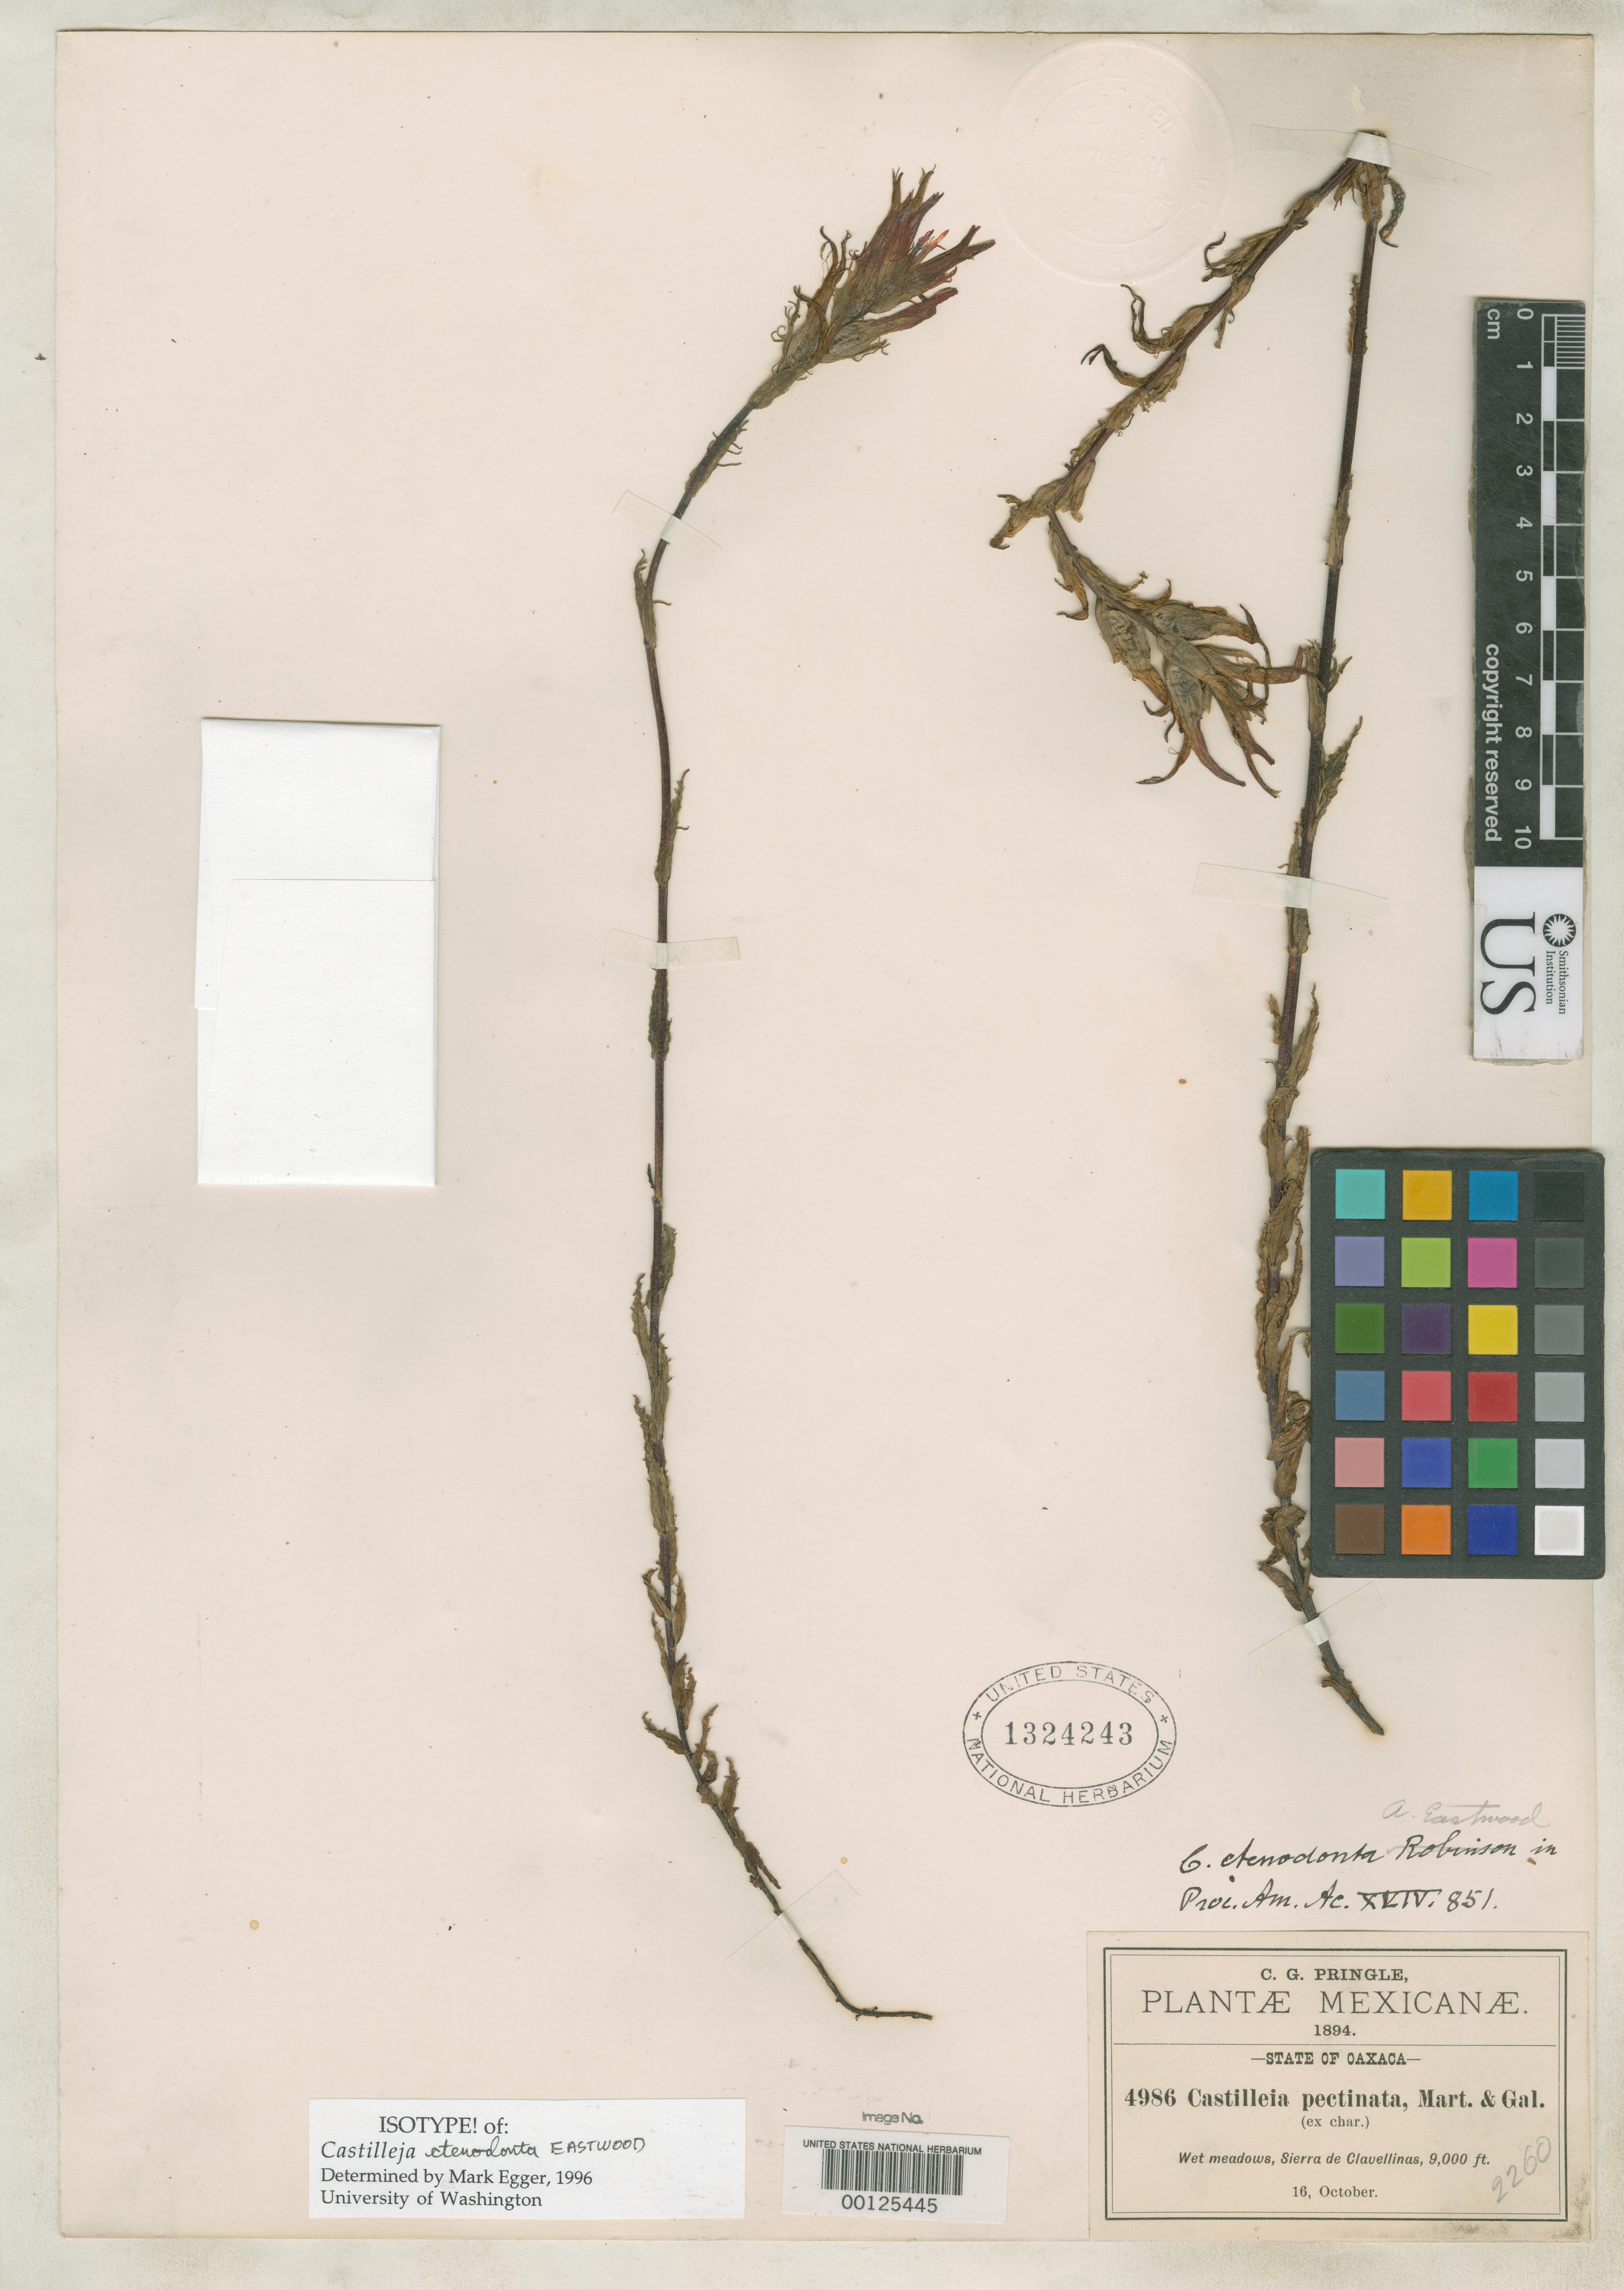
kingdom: Plantae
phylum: Tracheophyta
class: Magnoliopsida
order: Lamiales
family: Orobanchaceae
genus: Castilleja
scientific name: Castilleja ctenodonta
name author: Eastw.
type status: Isotype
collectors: C. G. Pringle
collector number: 4986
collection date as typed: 16 Oct 1894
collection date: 1894-10-16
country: Mexico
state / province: Oaxaca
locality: Sierra de Clavellinas.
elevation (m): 2743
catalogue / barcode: US 1324243